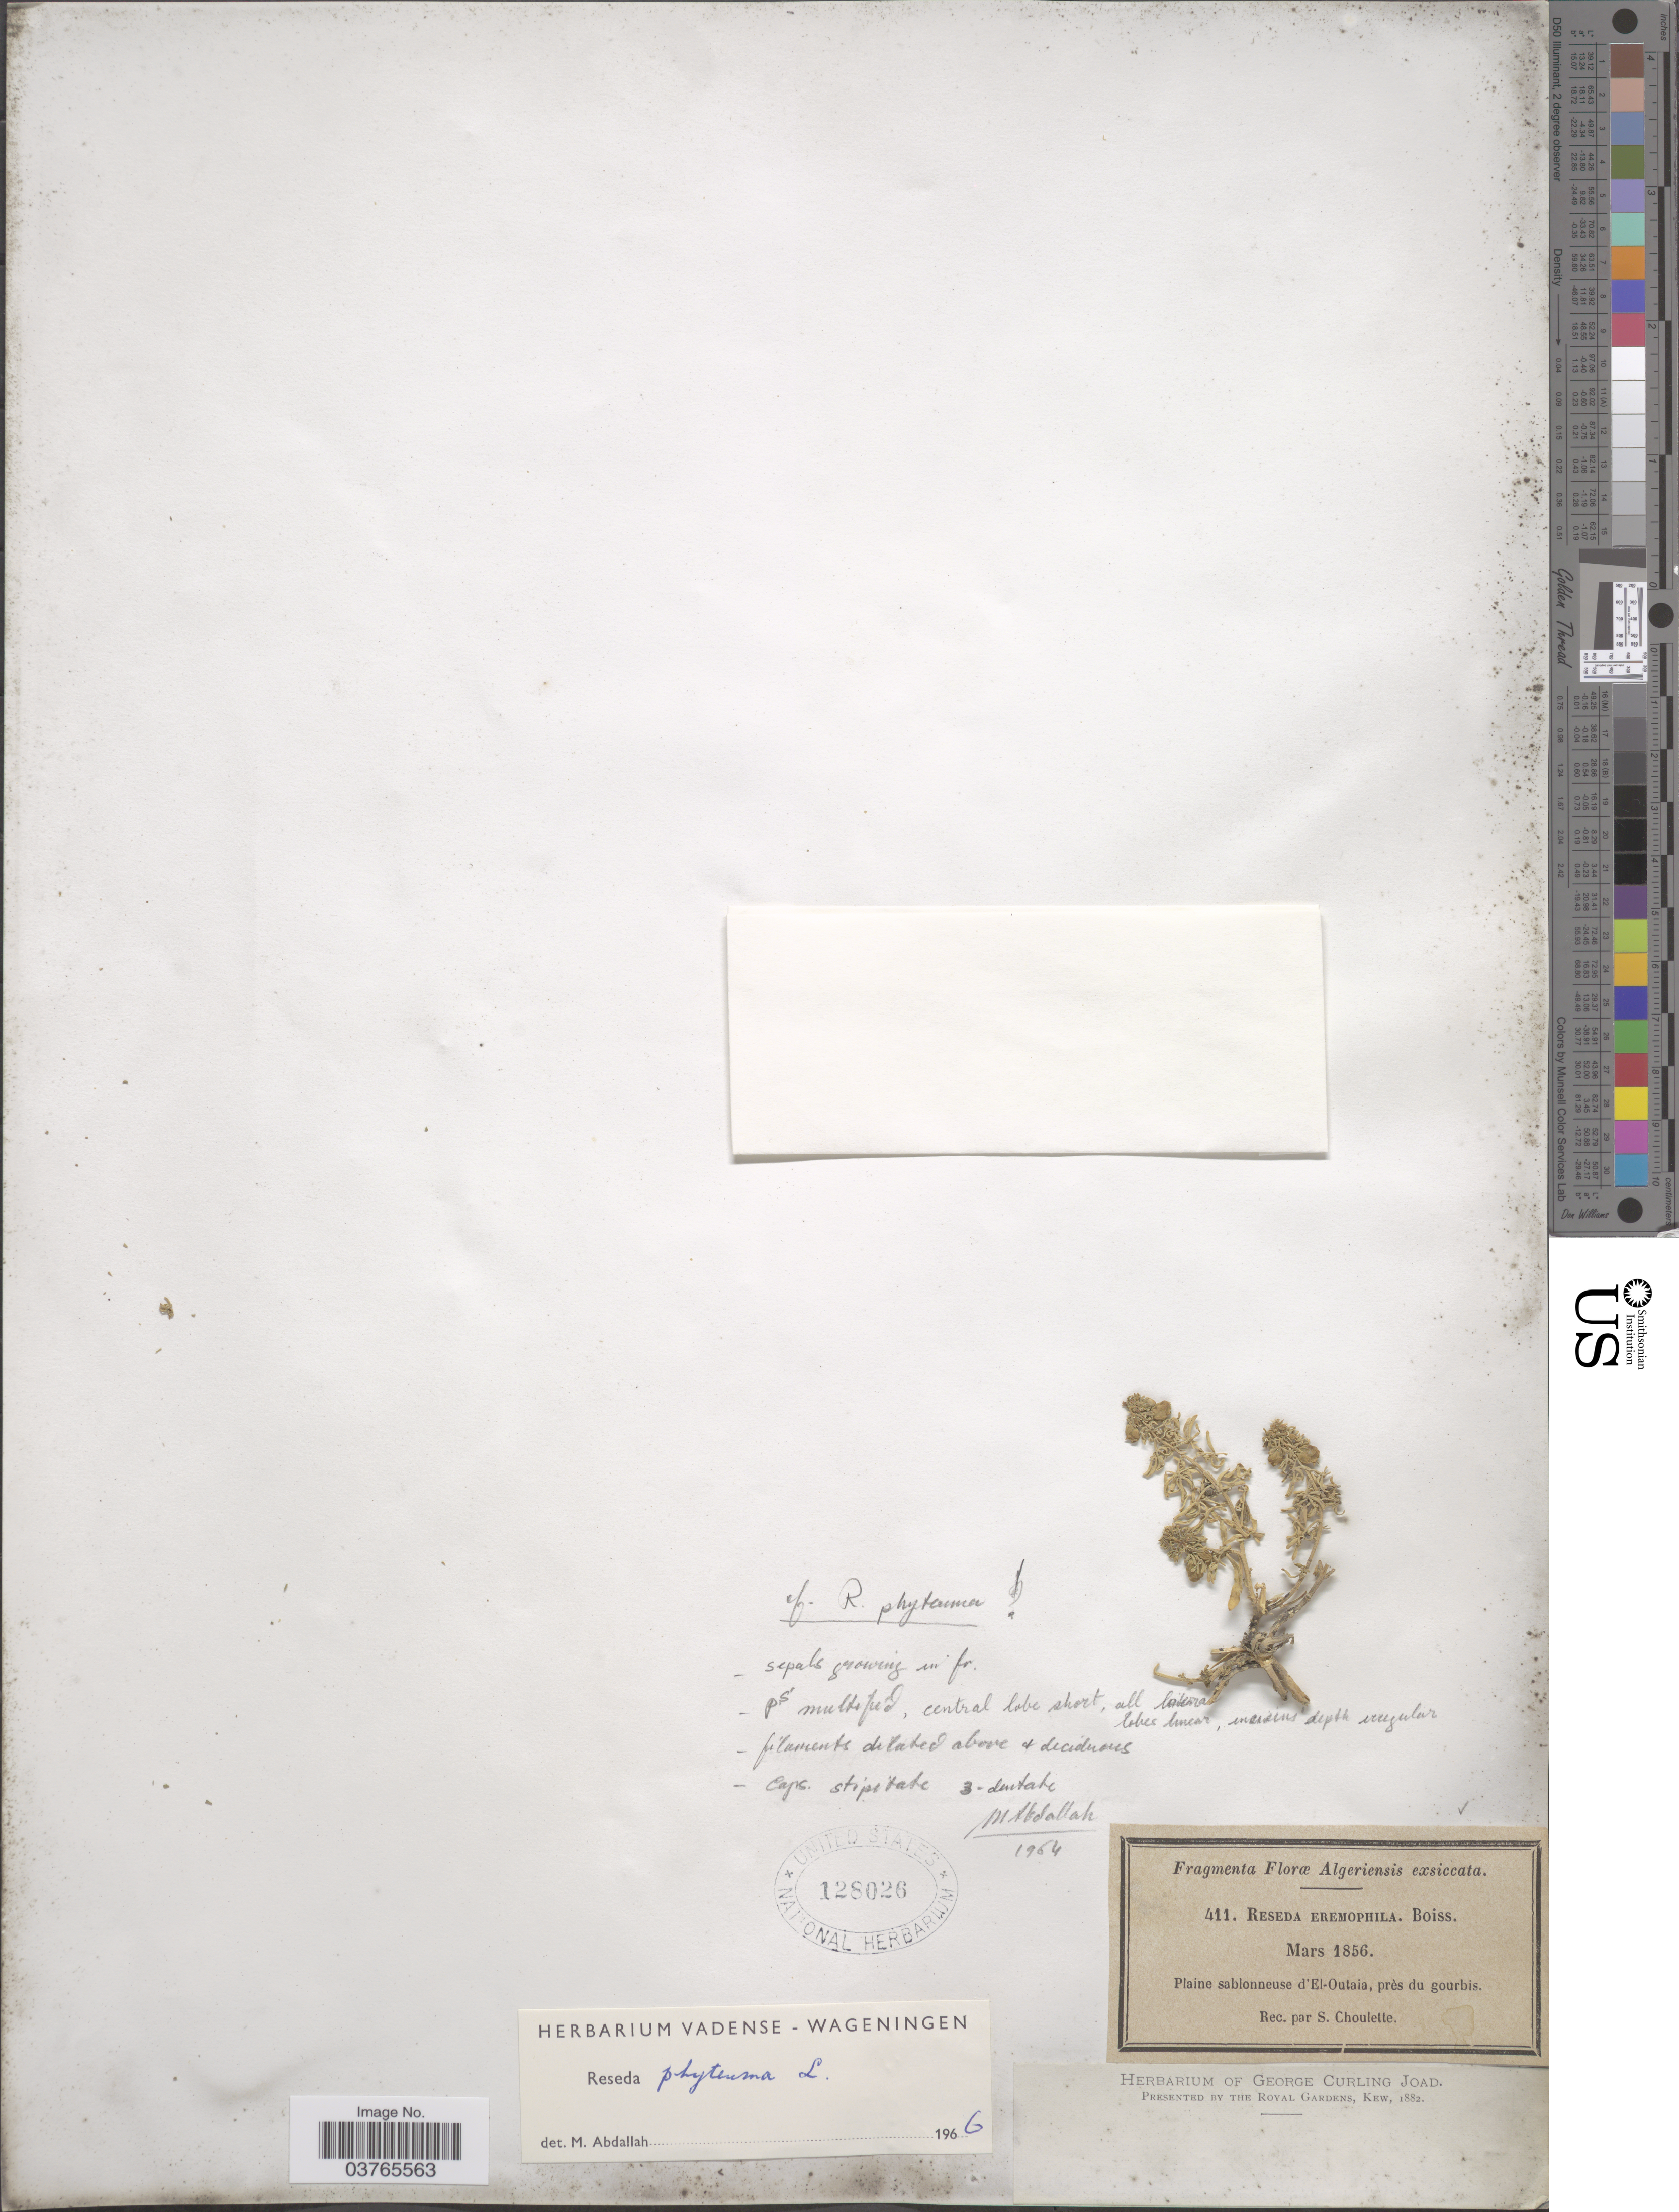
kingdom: Plantae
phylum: Tracheophyta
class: Magnoliopsida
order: Brassicales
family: Resedaceae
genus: Reseda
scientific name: Reseda phyteuma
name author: L.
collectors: S. Choulette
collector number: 411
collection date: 1856-03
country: Algeria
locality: Plaine sablonneuse d'El-Outaia, près du gourbis.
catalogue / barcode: US 128026